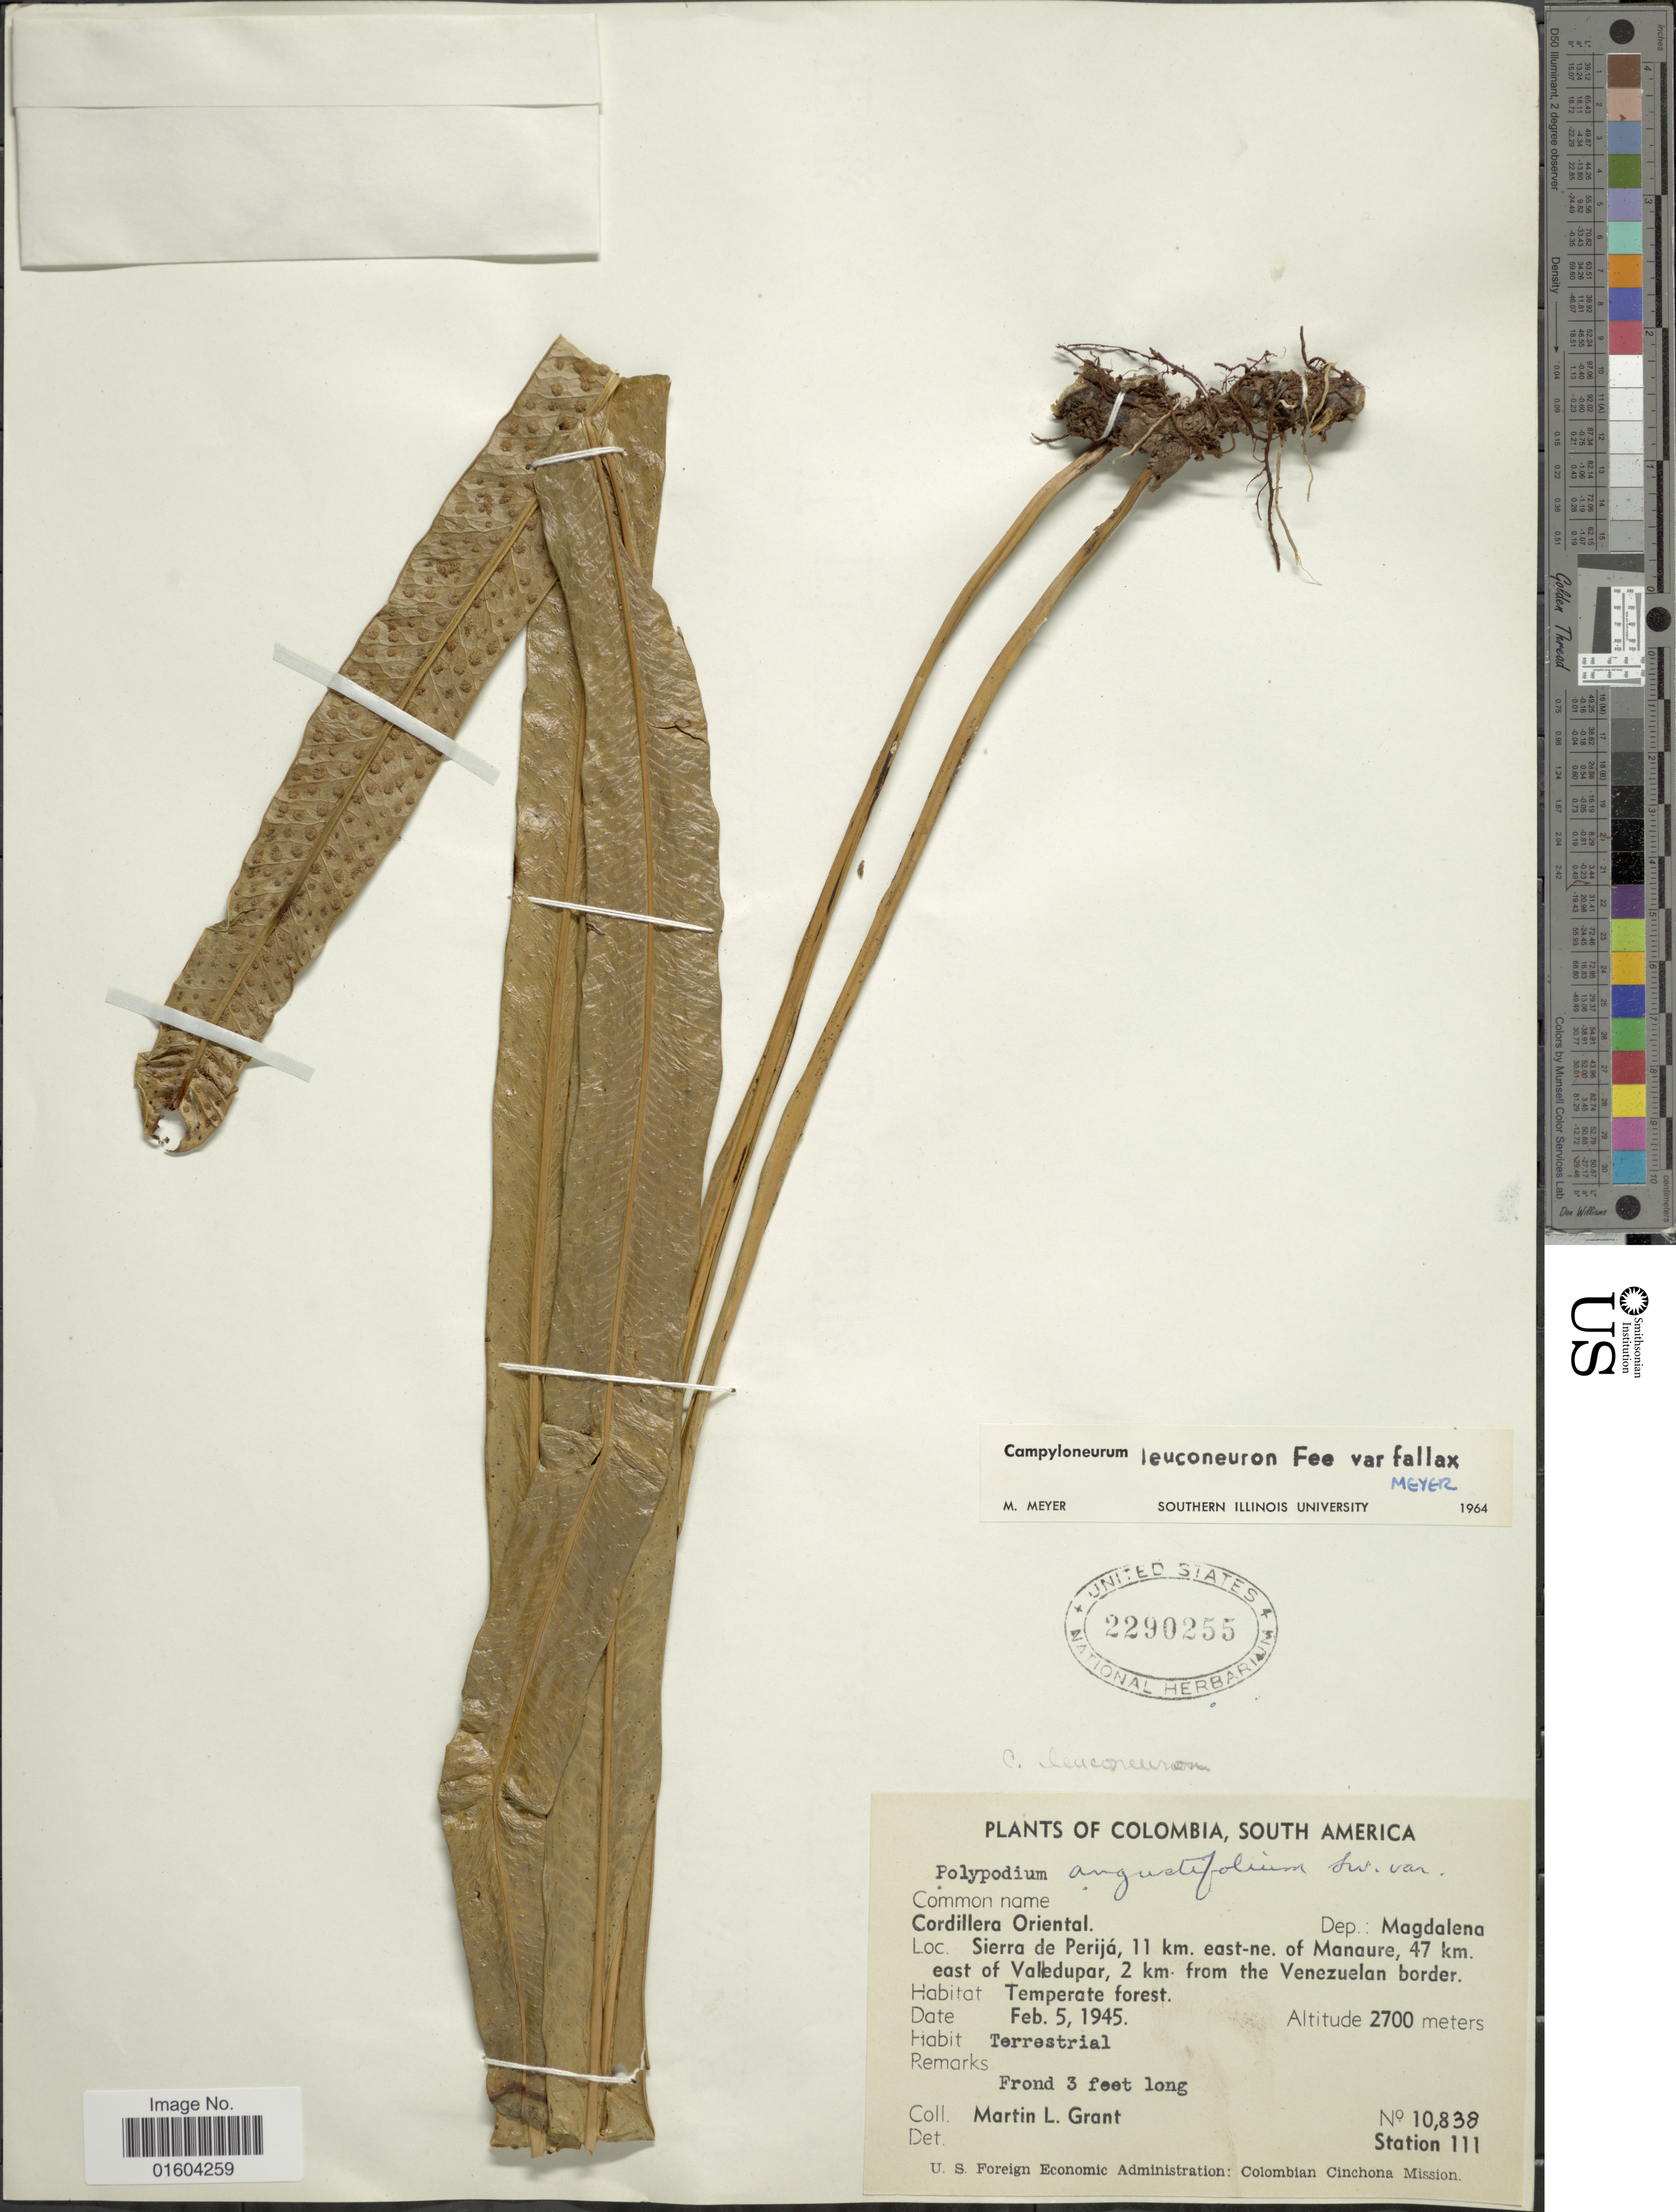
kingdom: Plantae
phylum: Tracheophyta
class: Polypodiopsida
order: Polypodiales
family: Polypodiaceae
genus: Campyloneurum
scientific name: Campyloneurum densifolium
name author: (Hieron.) Lellinger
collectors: M. L. Grant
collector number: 10838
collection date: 1945-02-05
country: Colombia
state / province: Magdalena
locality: Colombia, South Americana, Cordillera Oriental, Dept.: Magdalena. Sierra de Peija, 11 km. east-ne. of Manaure, 47 km east of Valledupar, 2 km from the Venezuelan border. Station 111.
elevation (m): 2700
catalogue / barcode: US 2290255